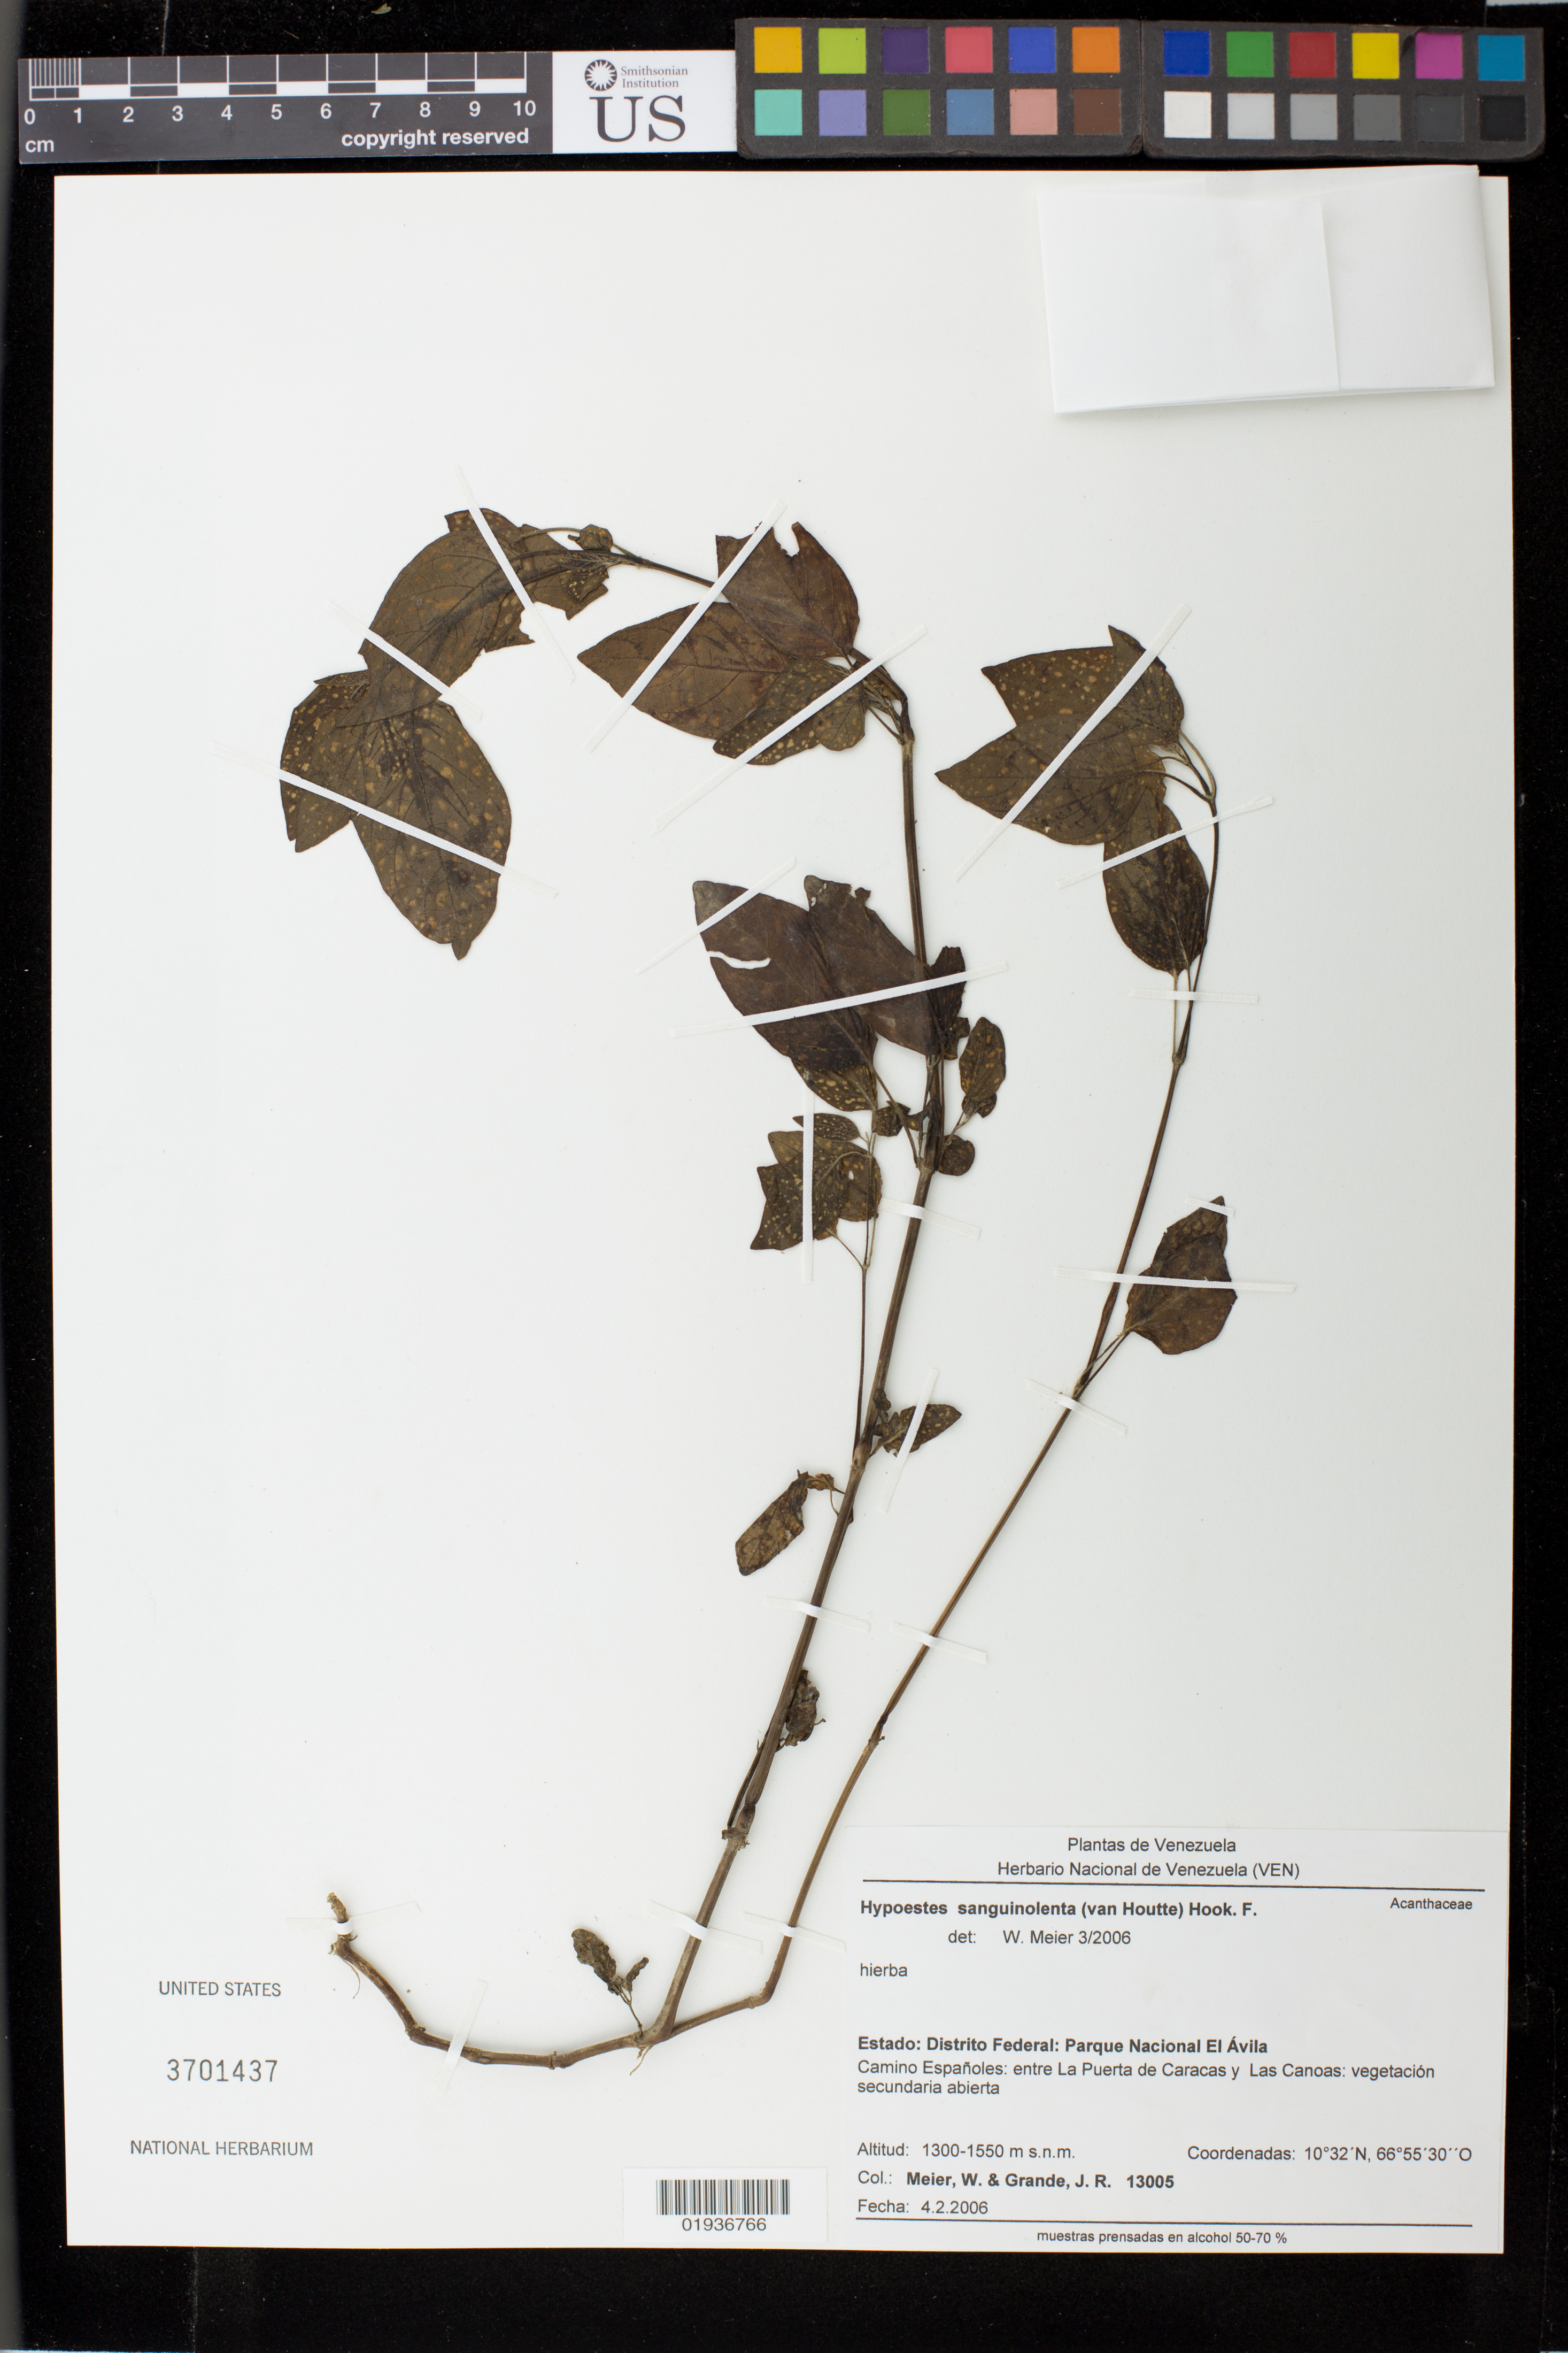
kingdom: Plantae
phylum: Tracheophyta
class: Magnoliopsida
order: Lamiales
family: Acanthaceae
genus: Hypoestes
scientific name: Hypoestes sanguinolenta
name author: Hook.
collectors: W. Meier & J. Grande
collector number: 13005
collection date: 2006-02-04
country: Venezuela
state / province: Miranda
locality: Parque Nacional El Avila. Camino Espanoles: entre La Puerta de Caracas y Las Canoas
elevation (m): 1300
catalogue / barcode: US 3701437